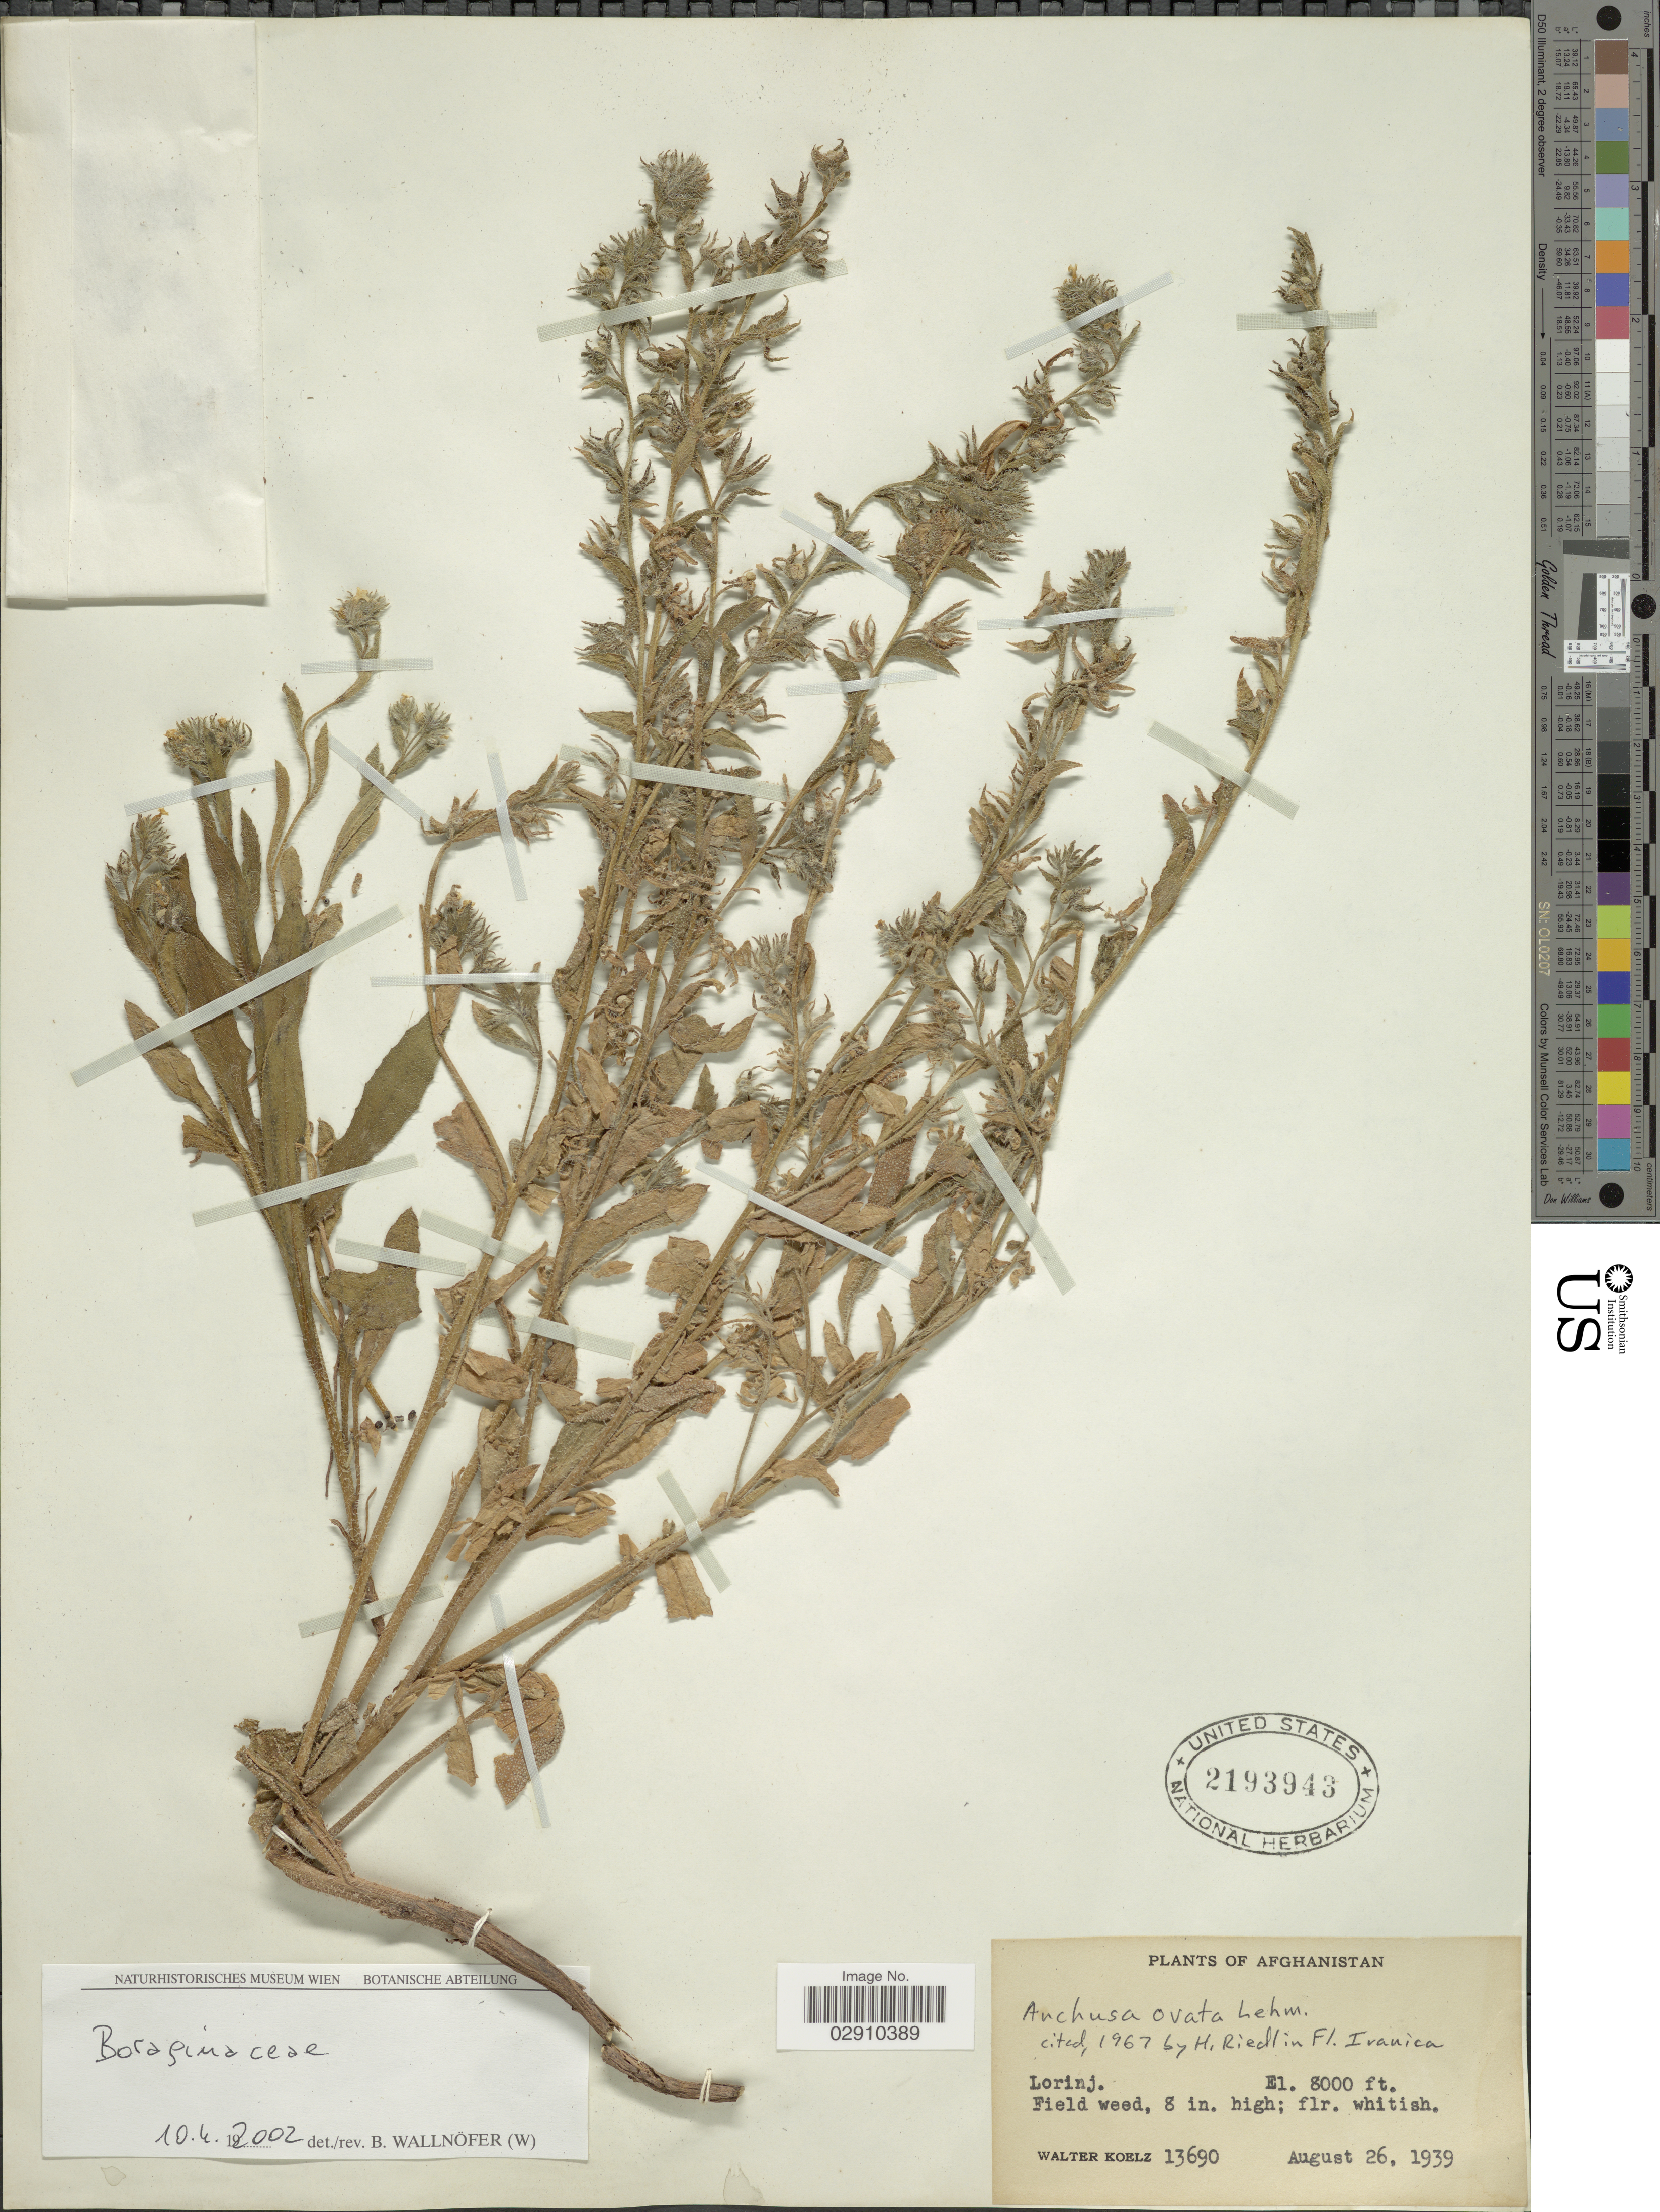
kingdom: Plantae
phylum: Tracheophyta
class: Magnoliopsida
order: Boraginales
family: Boraginaceae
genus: Anchusa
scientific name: Anchusa ovata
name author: Lehm.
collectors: W. N. Koelz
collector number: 13690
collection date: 1939-08-26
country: Afghanistan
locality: Lorinj.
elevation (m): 2438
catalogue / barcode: US 2193943